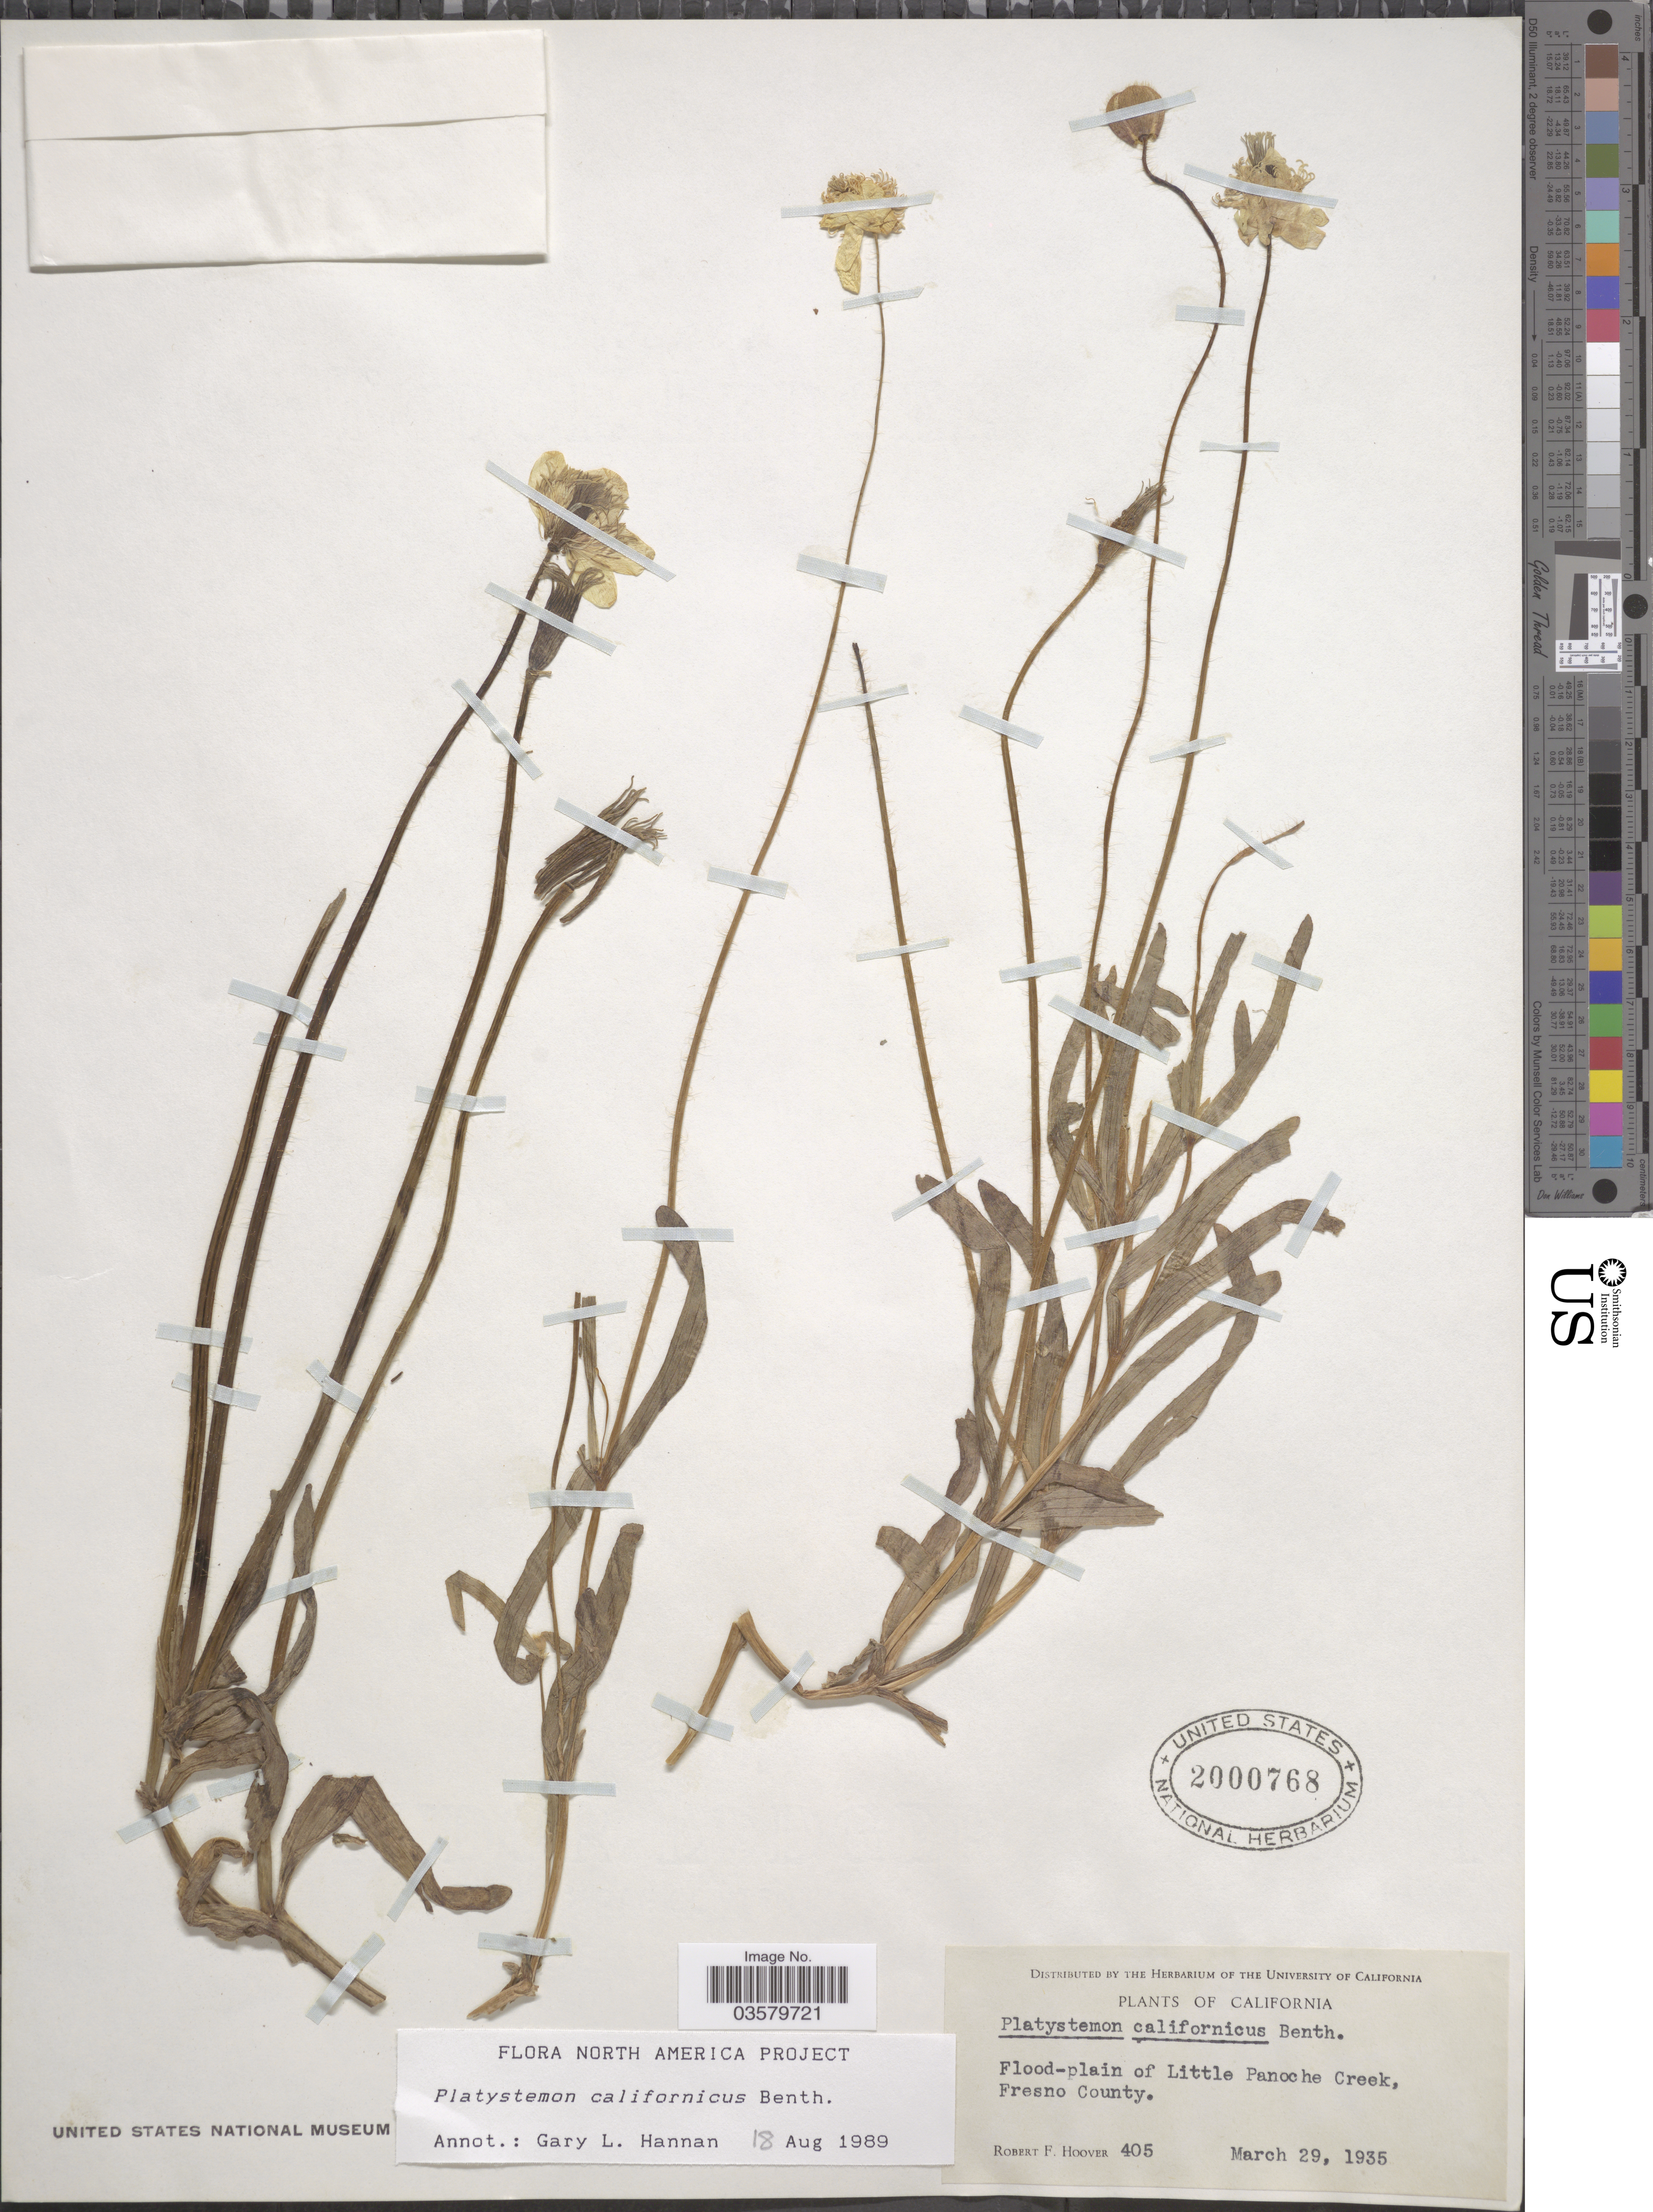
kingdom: Plantae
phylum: Tracheophyta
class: Magnoliopsida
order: Ranunculales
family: Papaveraceae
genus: Platystemon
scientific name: Platystemon californicus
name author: Benth.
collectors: R. F. Hoover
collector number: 405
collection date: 1935-03-29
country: United States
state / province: California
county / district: Fresno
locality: Flood-plain of Little Panoche Creek, Fresno County.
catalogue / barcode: US 2000768